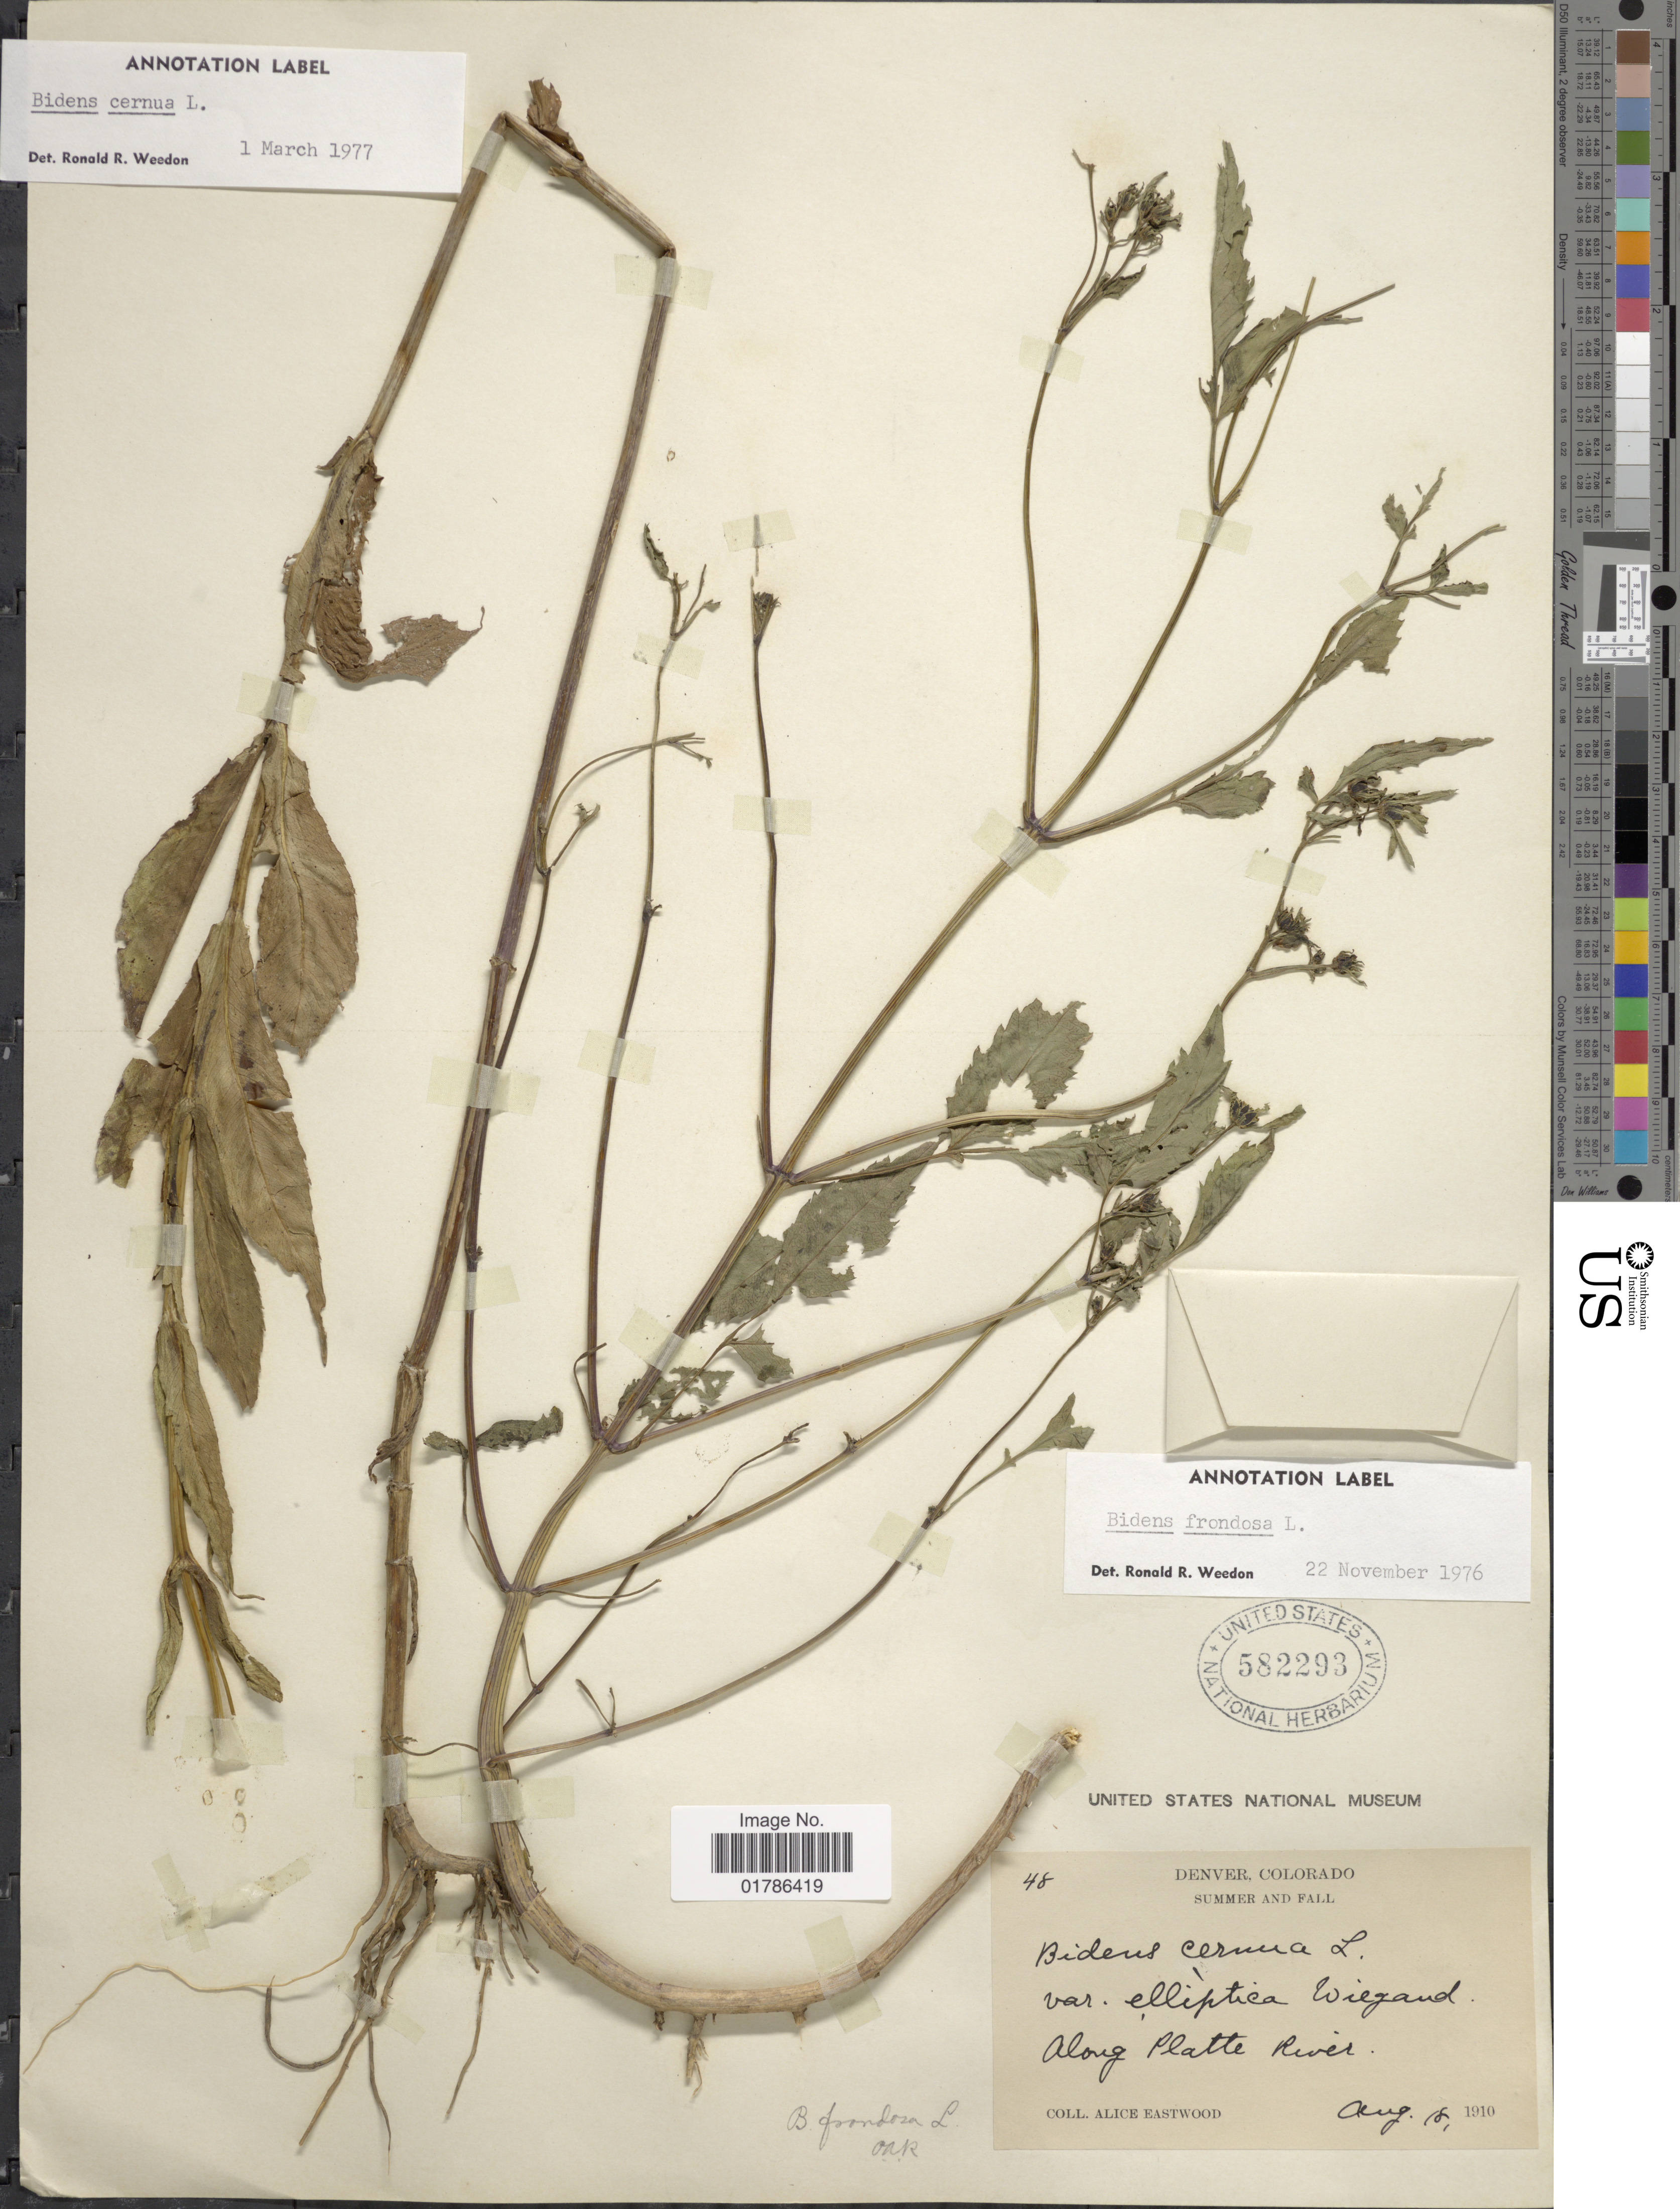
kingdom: Plantae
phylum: Tracheophyta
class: Magnoliopsida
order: Asterales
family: Asteraceae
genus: Bidens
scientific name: Bidens frondosa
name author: L.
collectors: A. Eastwood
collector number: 48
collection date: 1910-08-18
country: United States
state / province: Colorado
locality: Denver, Along Platte River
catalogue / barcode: US 582293